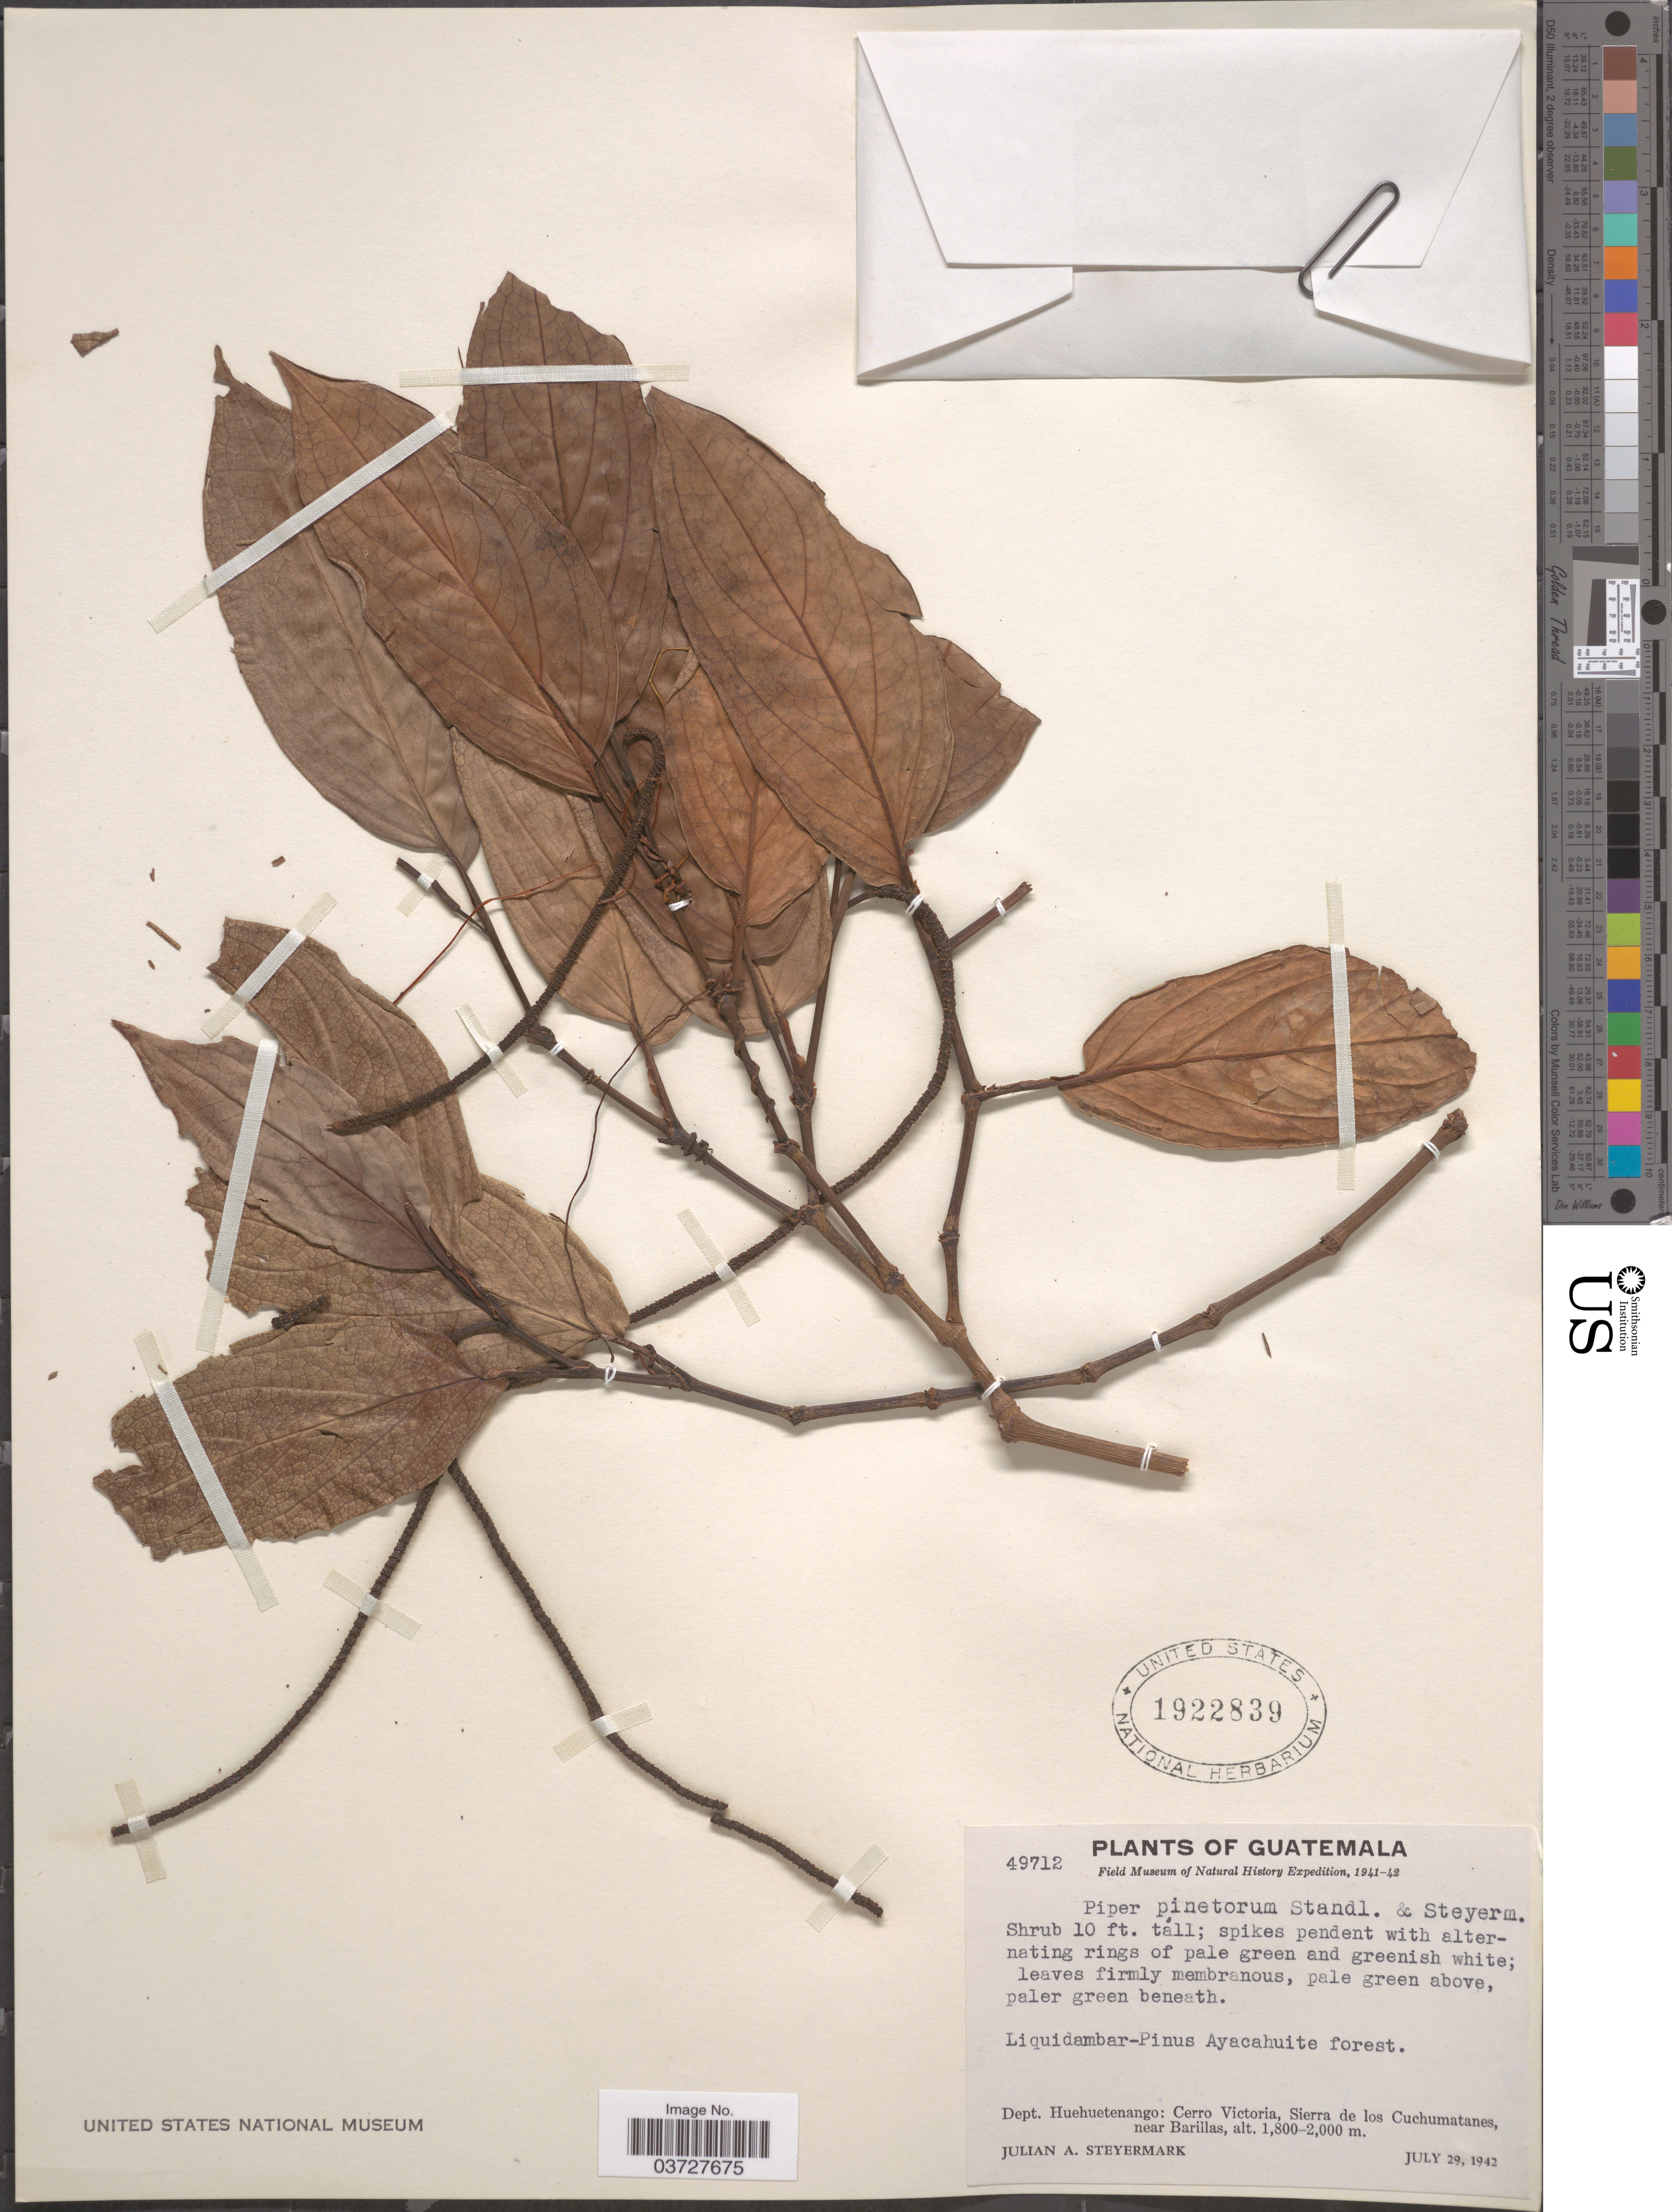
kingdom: Plantae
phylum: Tracheophyta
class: Magnoliopsida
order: Piperales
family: Piperaceae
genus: Piper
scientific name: Piper pinetorum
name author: Standl. & Steyerm.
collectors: J. Steyermark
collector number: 49712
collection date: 1942-07-29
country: Guatemala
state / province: Huehuetenango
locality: Dept. Huehuetenango: Cerro Victoria, Sierra de los Cuchumatanes, near Barillas.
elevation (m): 1800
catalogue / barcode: US 1922839